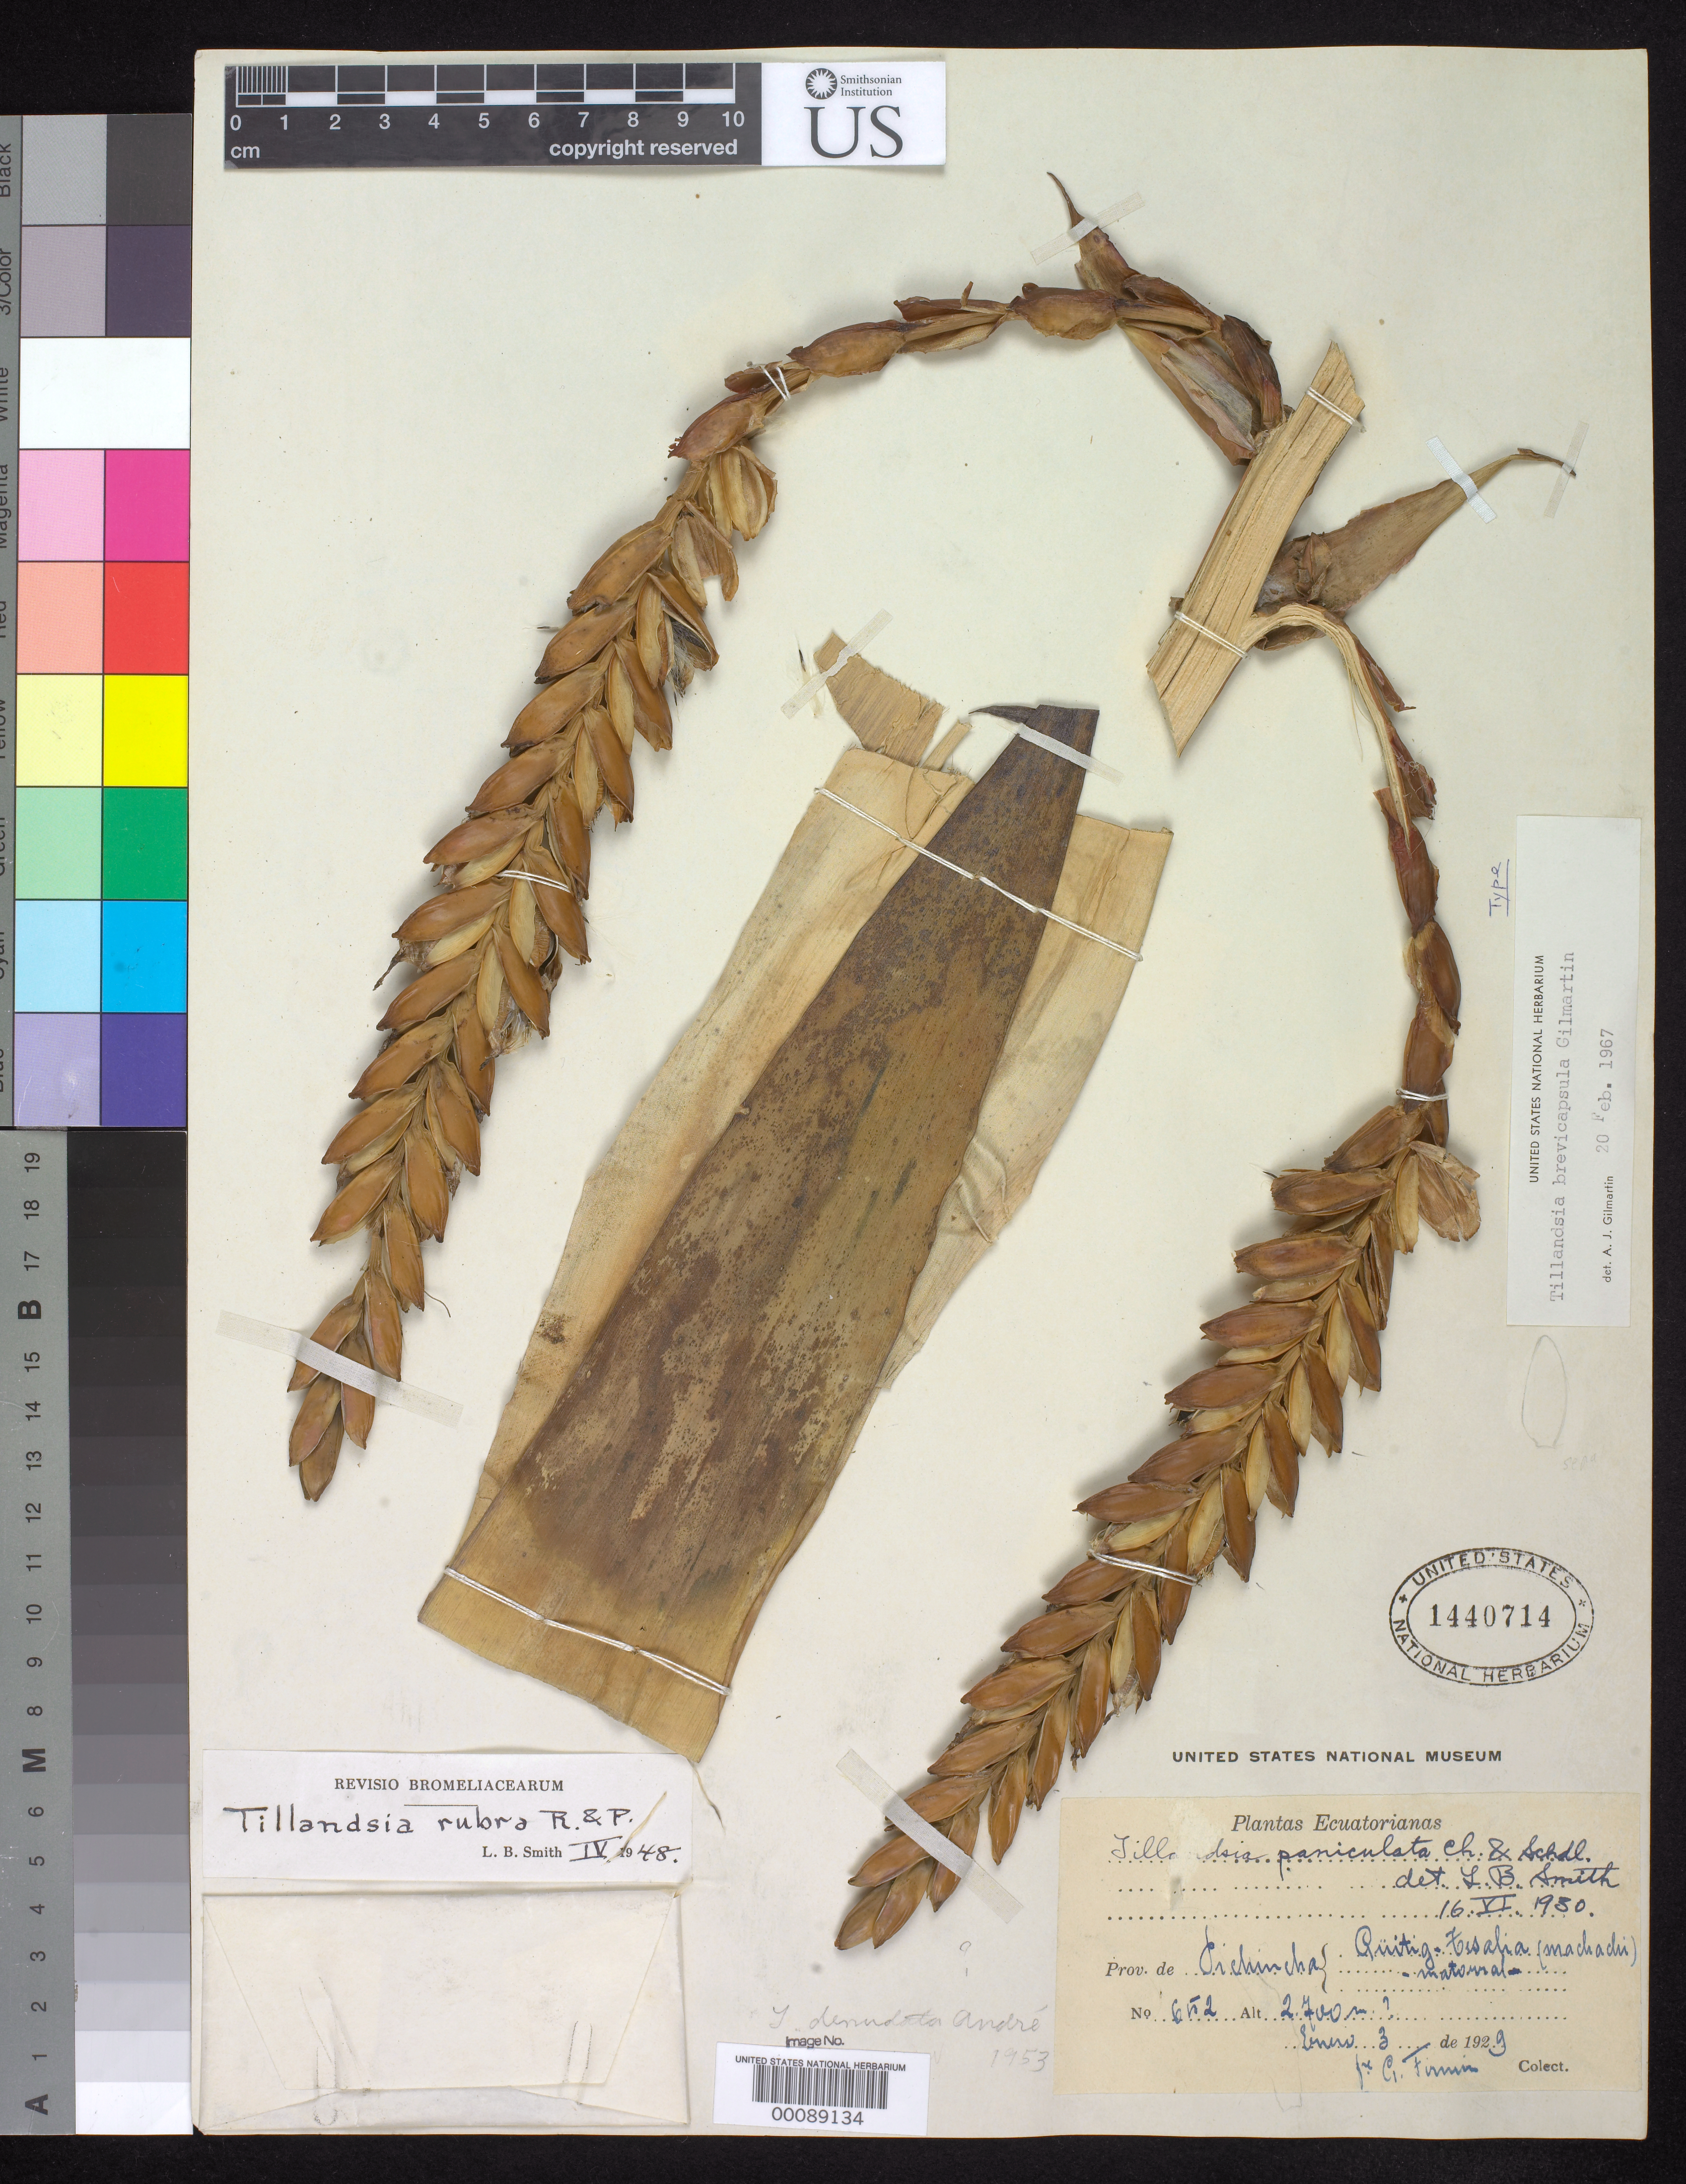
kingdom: Plantae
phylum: Tracheophyta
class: Liliopsida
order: Poales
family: Bromeliaceae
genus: Tillandsia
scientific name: Tillandsia brevicapsula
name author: Gilmartin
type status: Holotype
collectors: G. Firmin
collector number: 652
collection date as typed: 03 Jan 1929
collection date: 1929-01-03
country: Ecuador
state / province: Pichincha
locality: Machachi.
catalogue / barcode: US 1440714